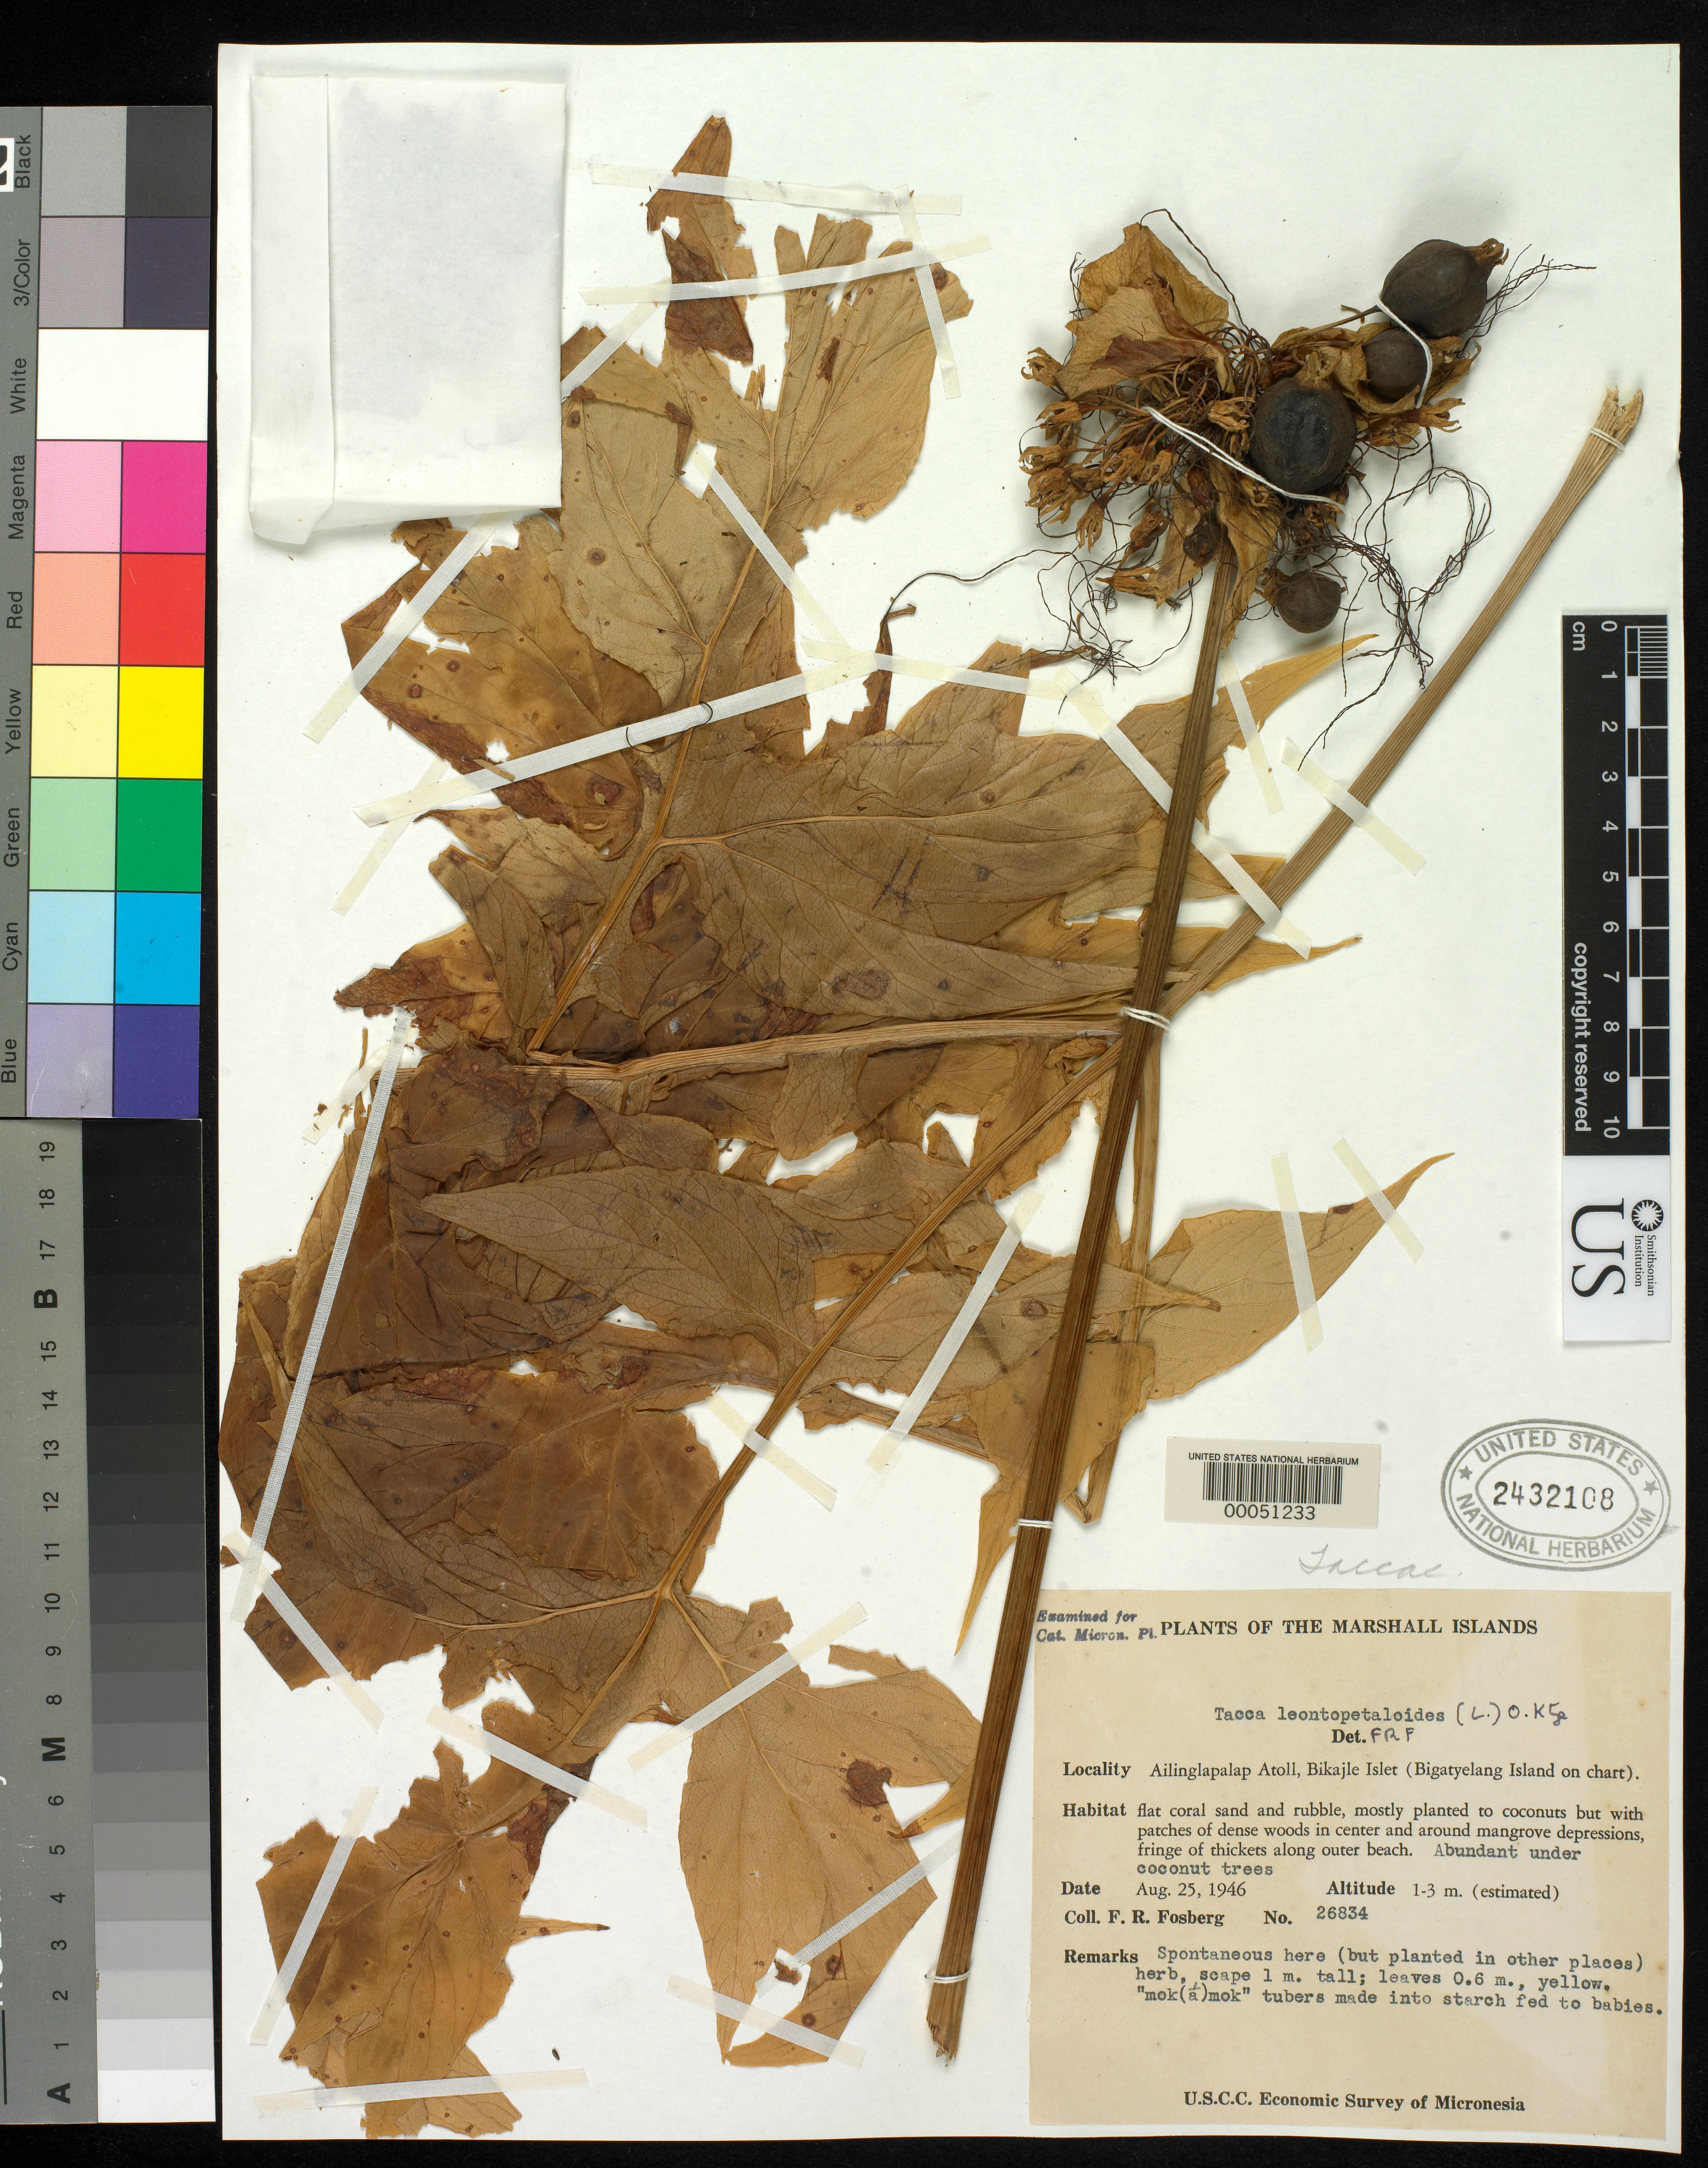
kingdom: Plantae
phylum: Tracheophyta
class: Liliopsida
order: Dioscoreales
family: Dioscoreaceae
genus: Tacca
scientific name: Tacca leontopetaloides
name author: (L.) Kuntze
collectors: F. R. Fosberg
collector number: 26834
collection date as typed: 25 Aug 1946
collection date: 1946-08-25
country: Marshall Islands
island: Ailinglaplap [Ailinglapalap] Atoll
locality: Bikajle Islet (Bigatyelang Island on chart) [Ralik Chain]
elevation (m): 1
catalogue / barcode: US 2432108